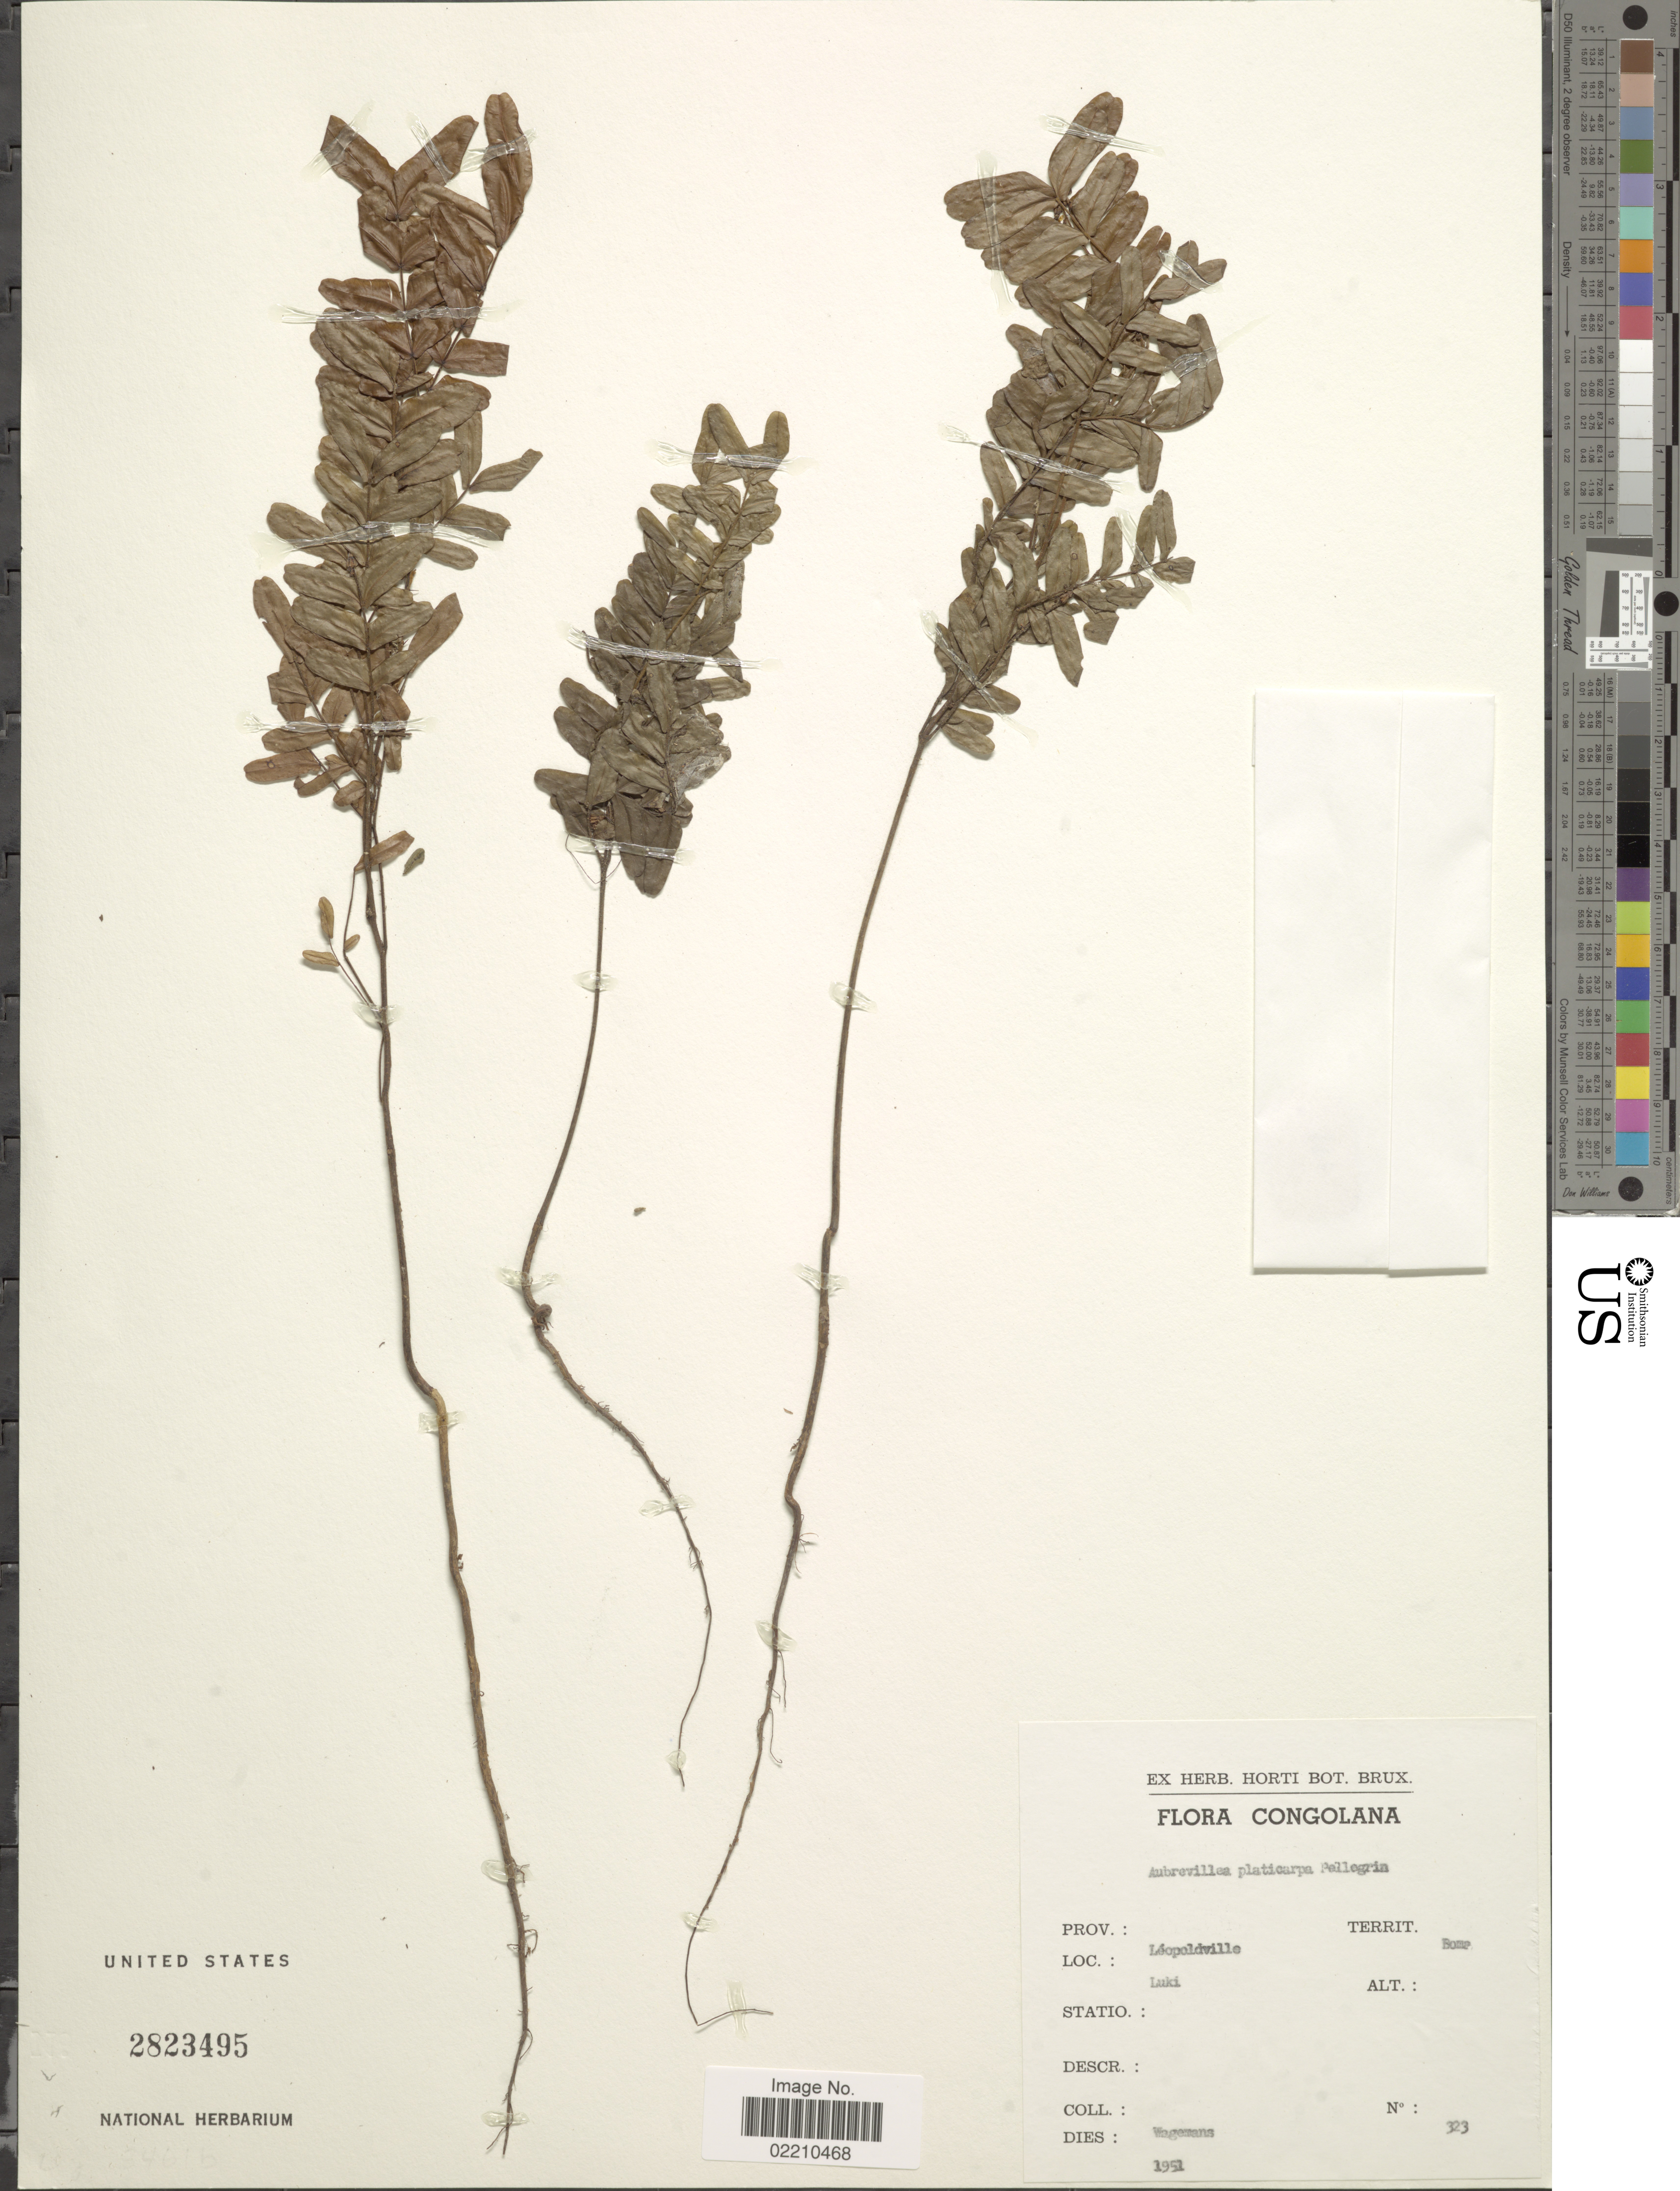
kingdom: Plantae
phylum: Tracheophyta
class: Magnoliopsida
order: Fabales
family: Fabaceae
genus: Aubrevillea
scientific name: Aubrevillea platycarpa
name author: Pellegr.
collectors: -. Wagemans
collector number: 323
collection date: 1951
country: Congo, Democratic Republic of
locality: Congolanga, Leopoldville , Boma, Luki.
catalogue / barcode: US 2823495